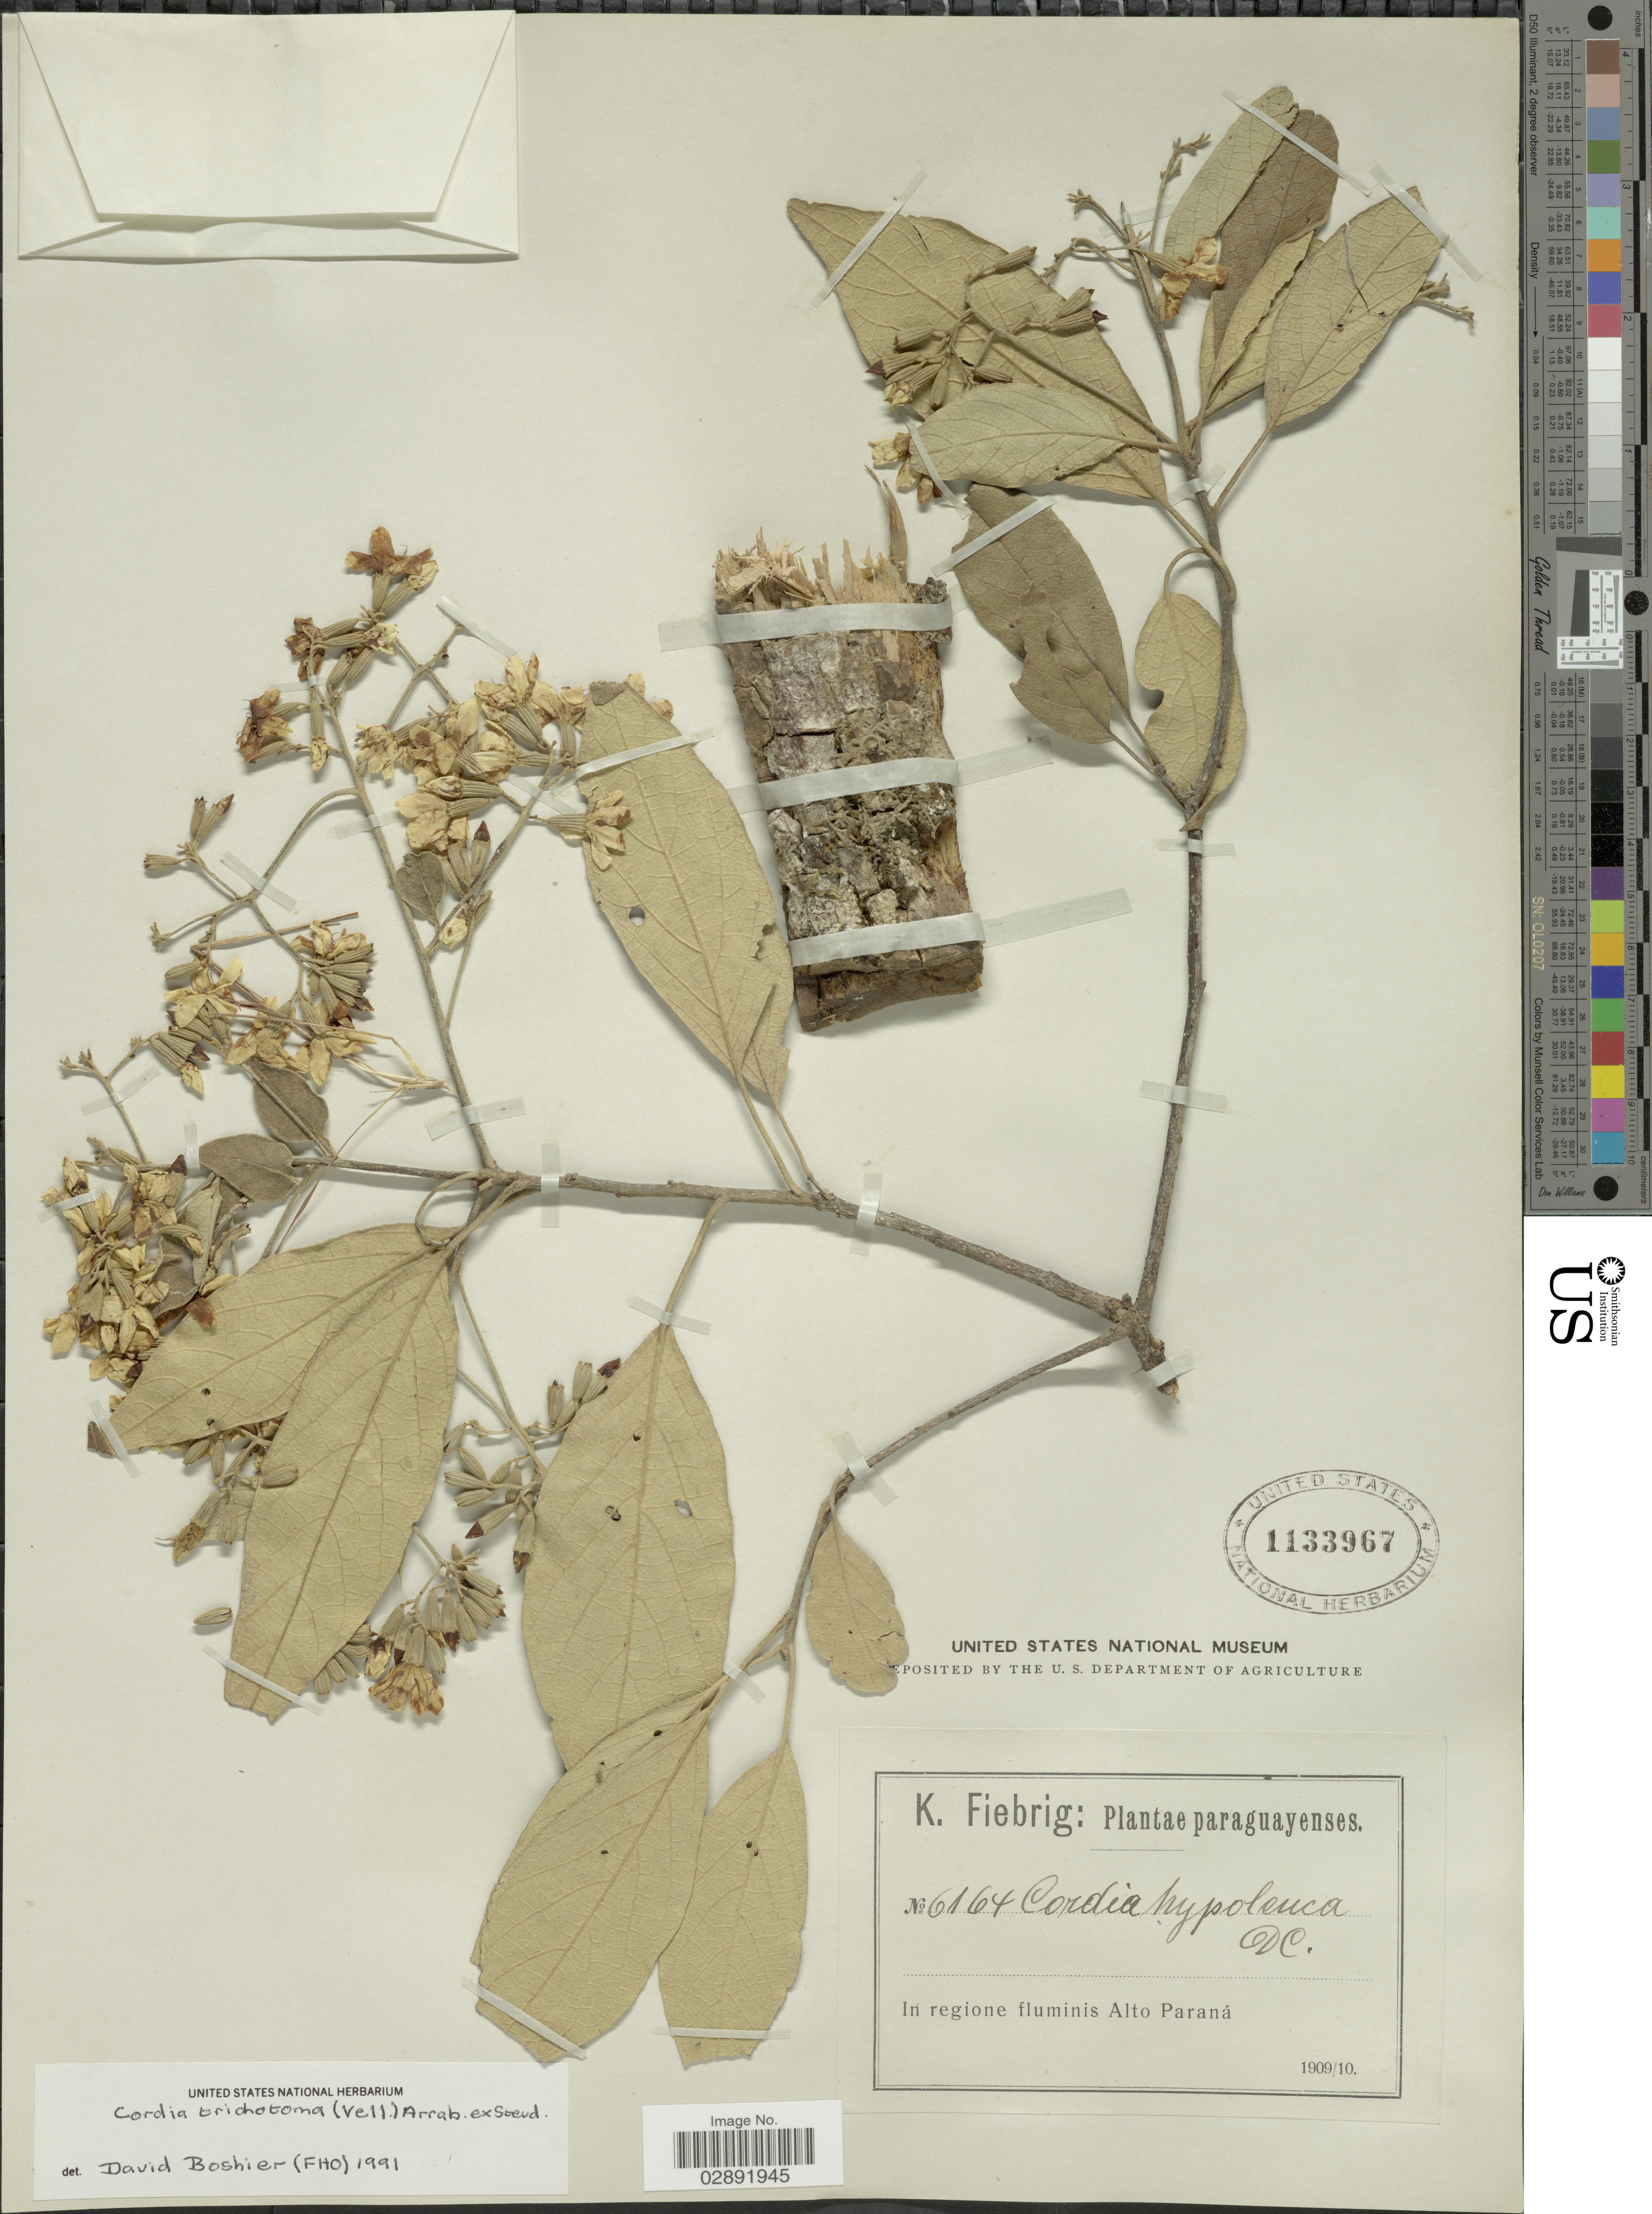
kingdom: Plantae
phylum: Tracheophyta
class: Magnoliopsida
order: Boraginales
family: Cordiaceae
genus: Cordia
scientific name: Cordia trichotoma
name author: (Vell.) Arráb. ex Steud.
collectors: K. Fiebrig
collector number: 6164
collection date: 1909/1910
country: Paraguay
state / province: Alto Parana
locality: In regione fluminis Alto Paraná.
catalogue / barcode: US 1133967